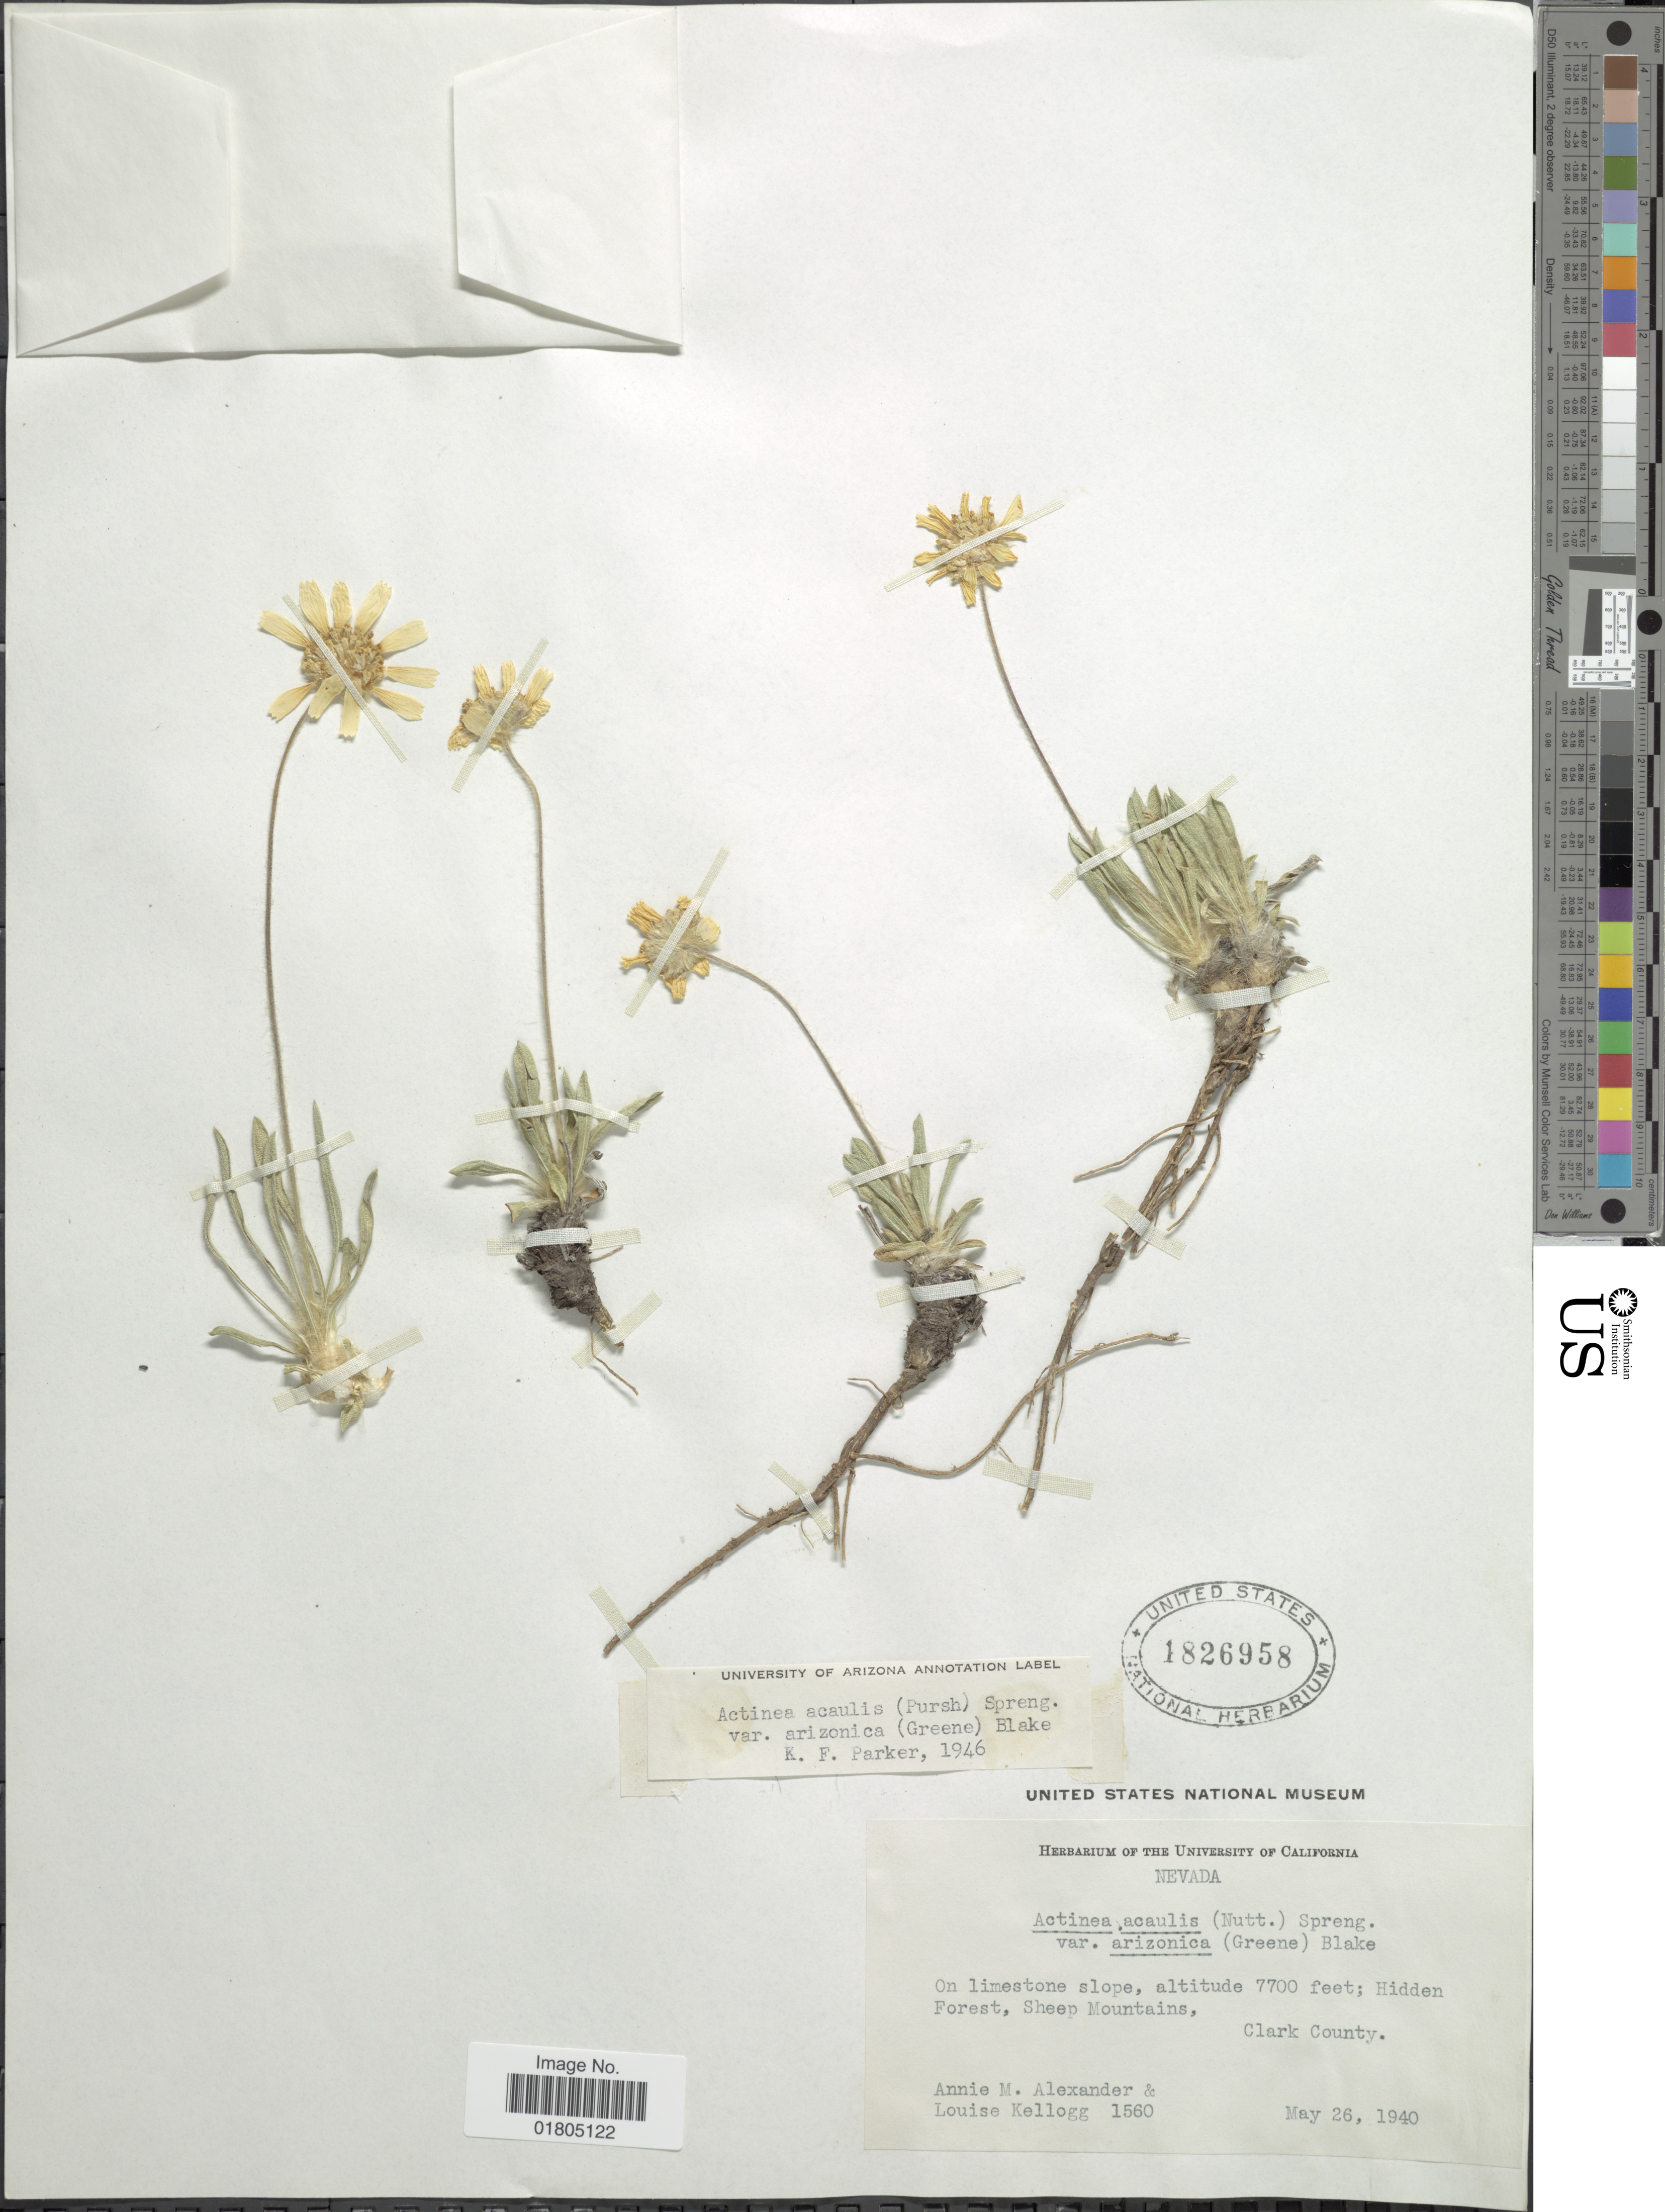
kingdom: Plantae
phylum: Tracheophyta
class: Magnoliopsida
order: Asterales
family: Asteraceae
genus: Actinea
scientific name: Actinea acaulis var. arizonica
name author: (Greene) S.F. Blake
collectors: A. M. Alexander & L. Kellogg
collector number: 1560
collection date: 1940-05-26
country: United States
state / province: Nevada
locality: Hidden Forest, Sheep Mountains, Clark County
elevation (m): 2347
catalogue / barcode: US 1826958